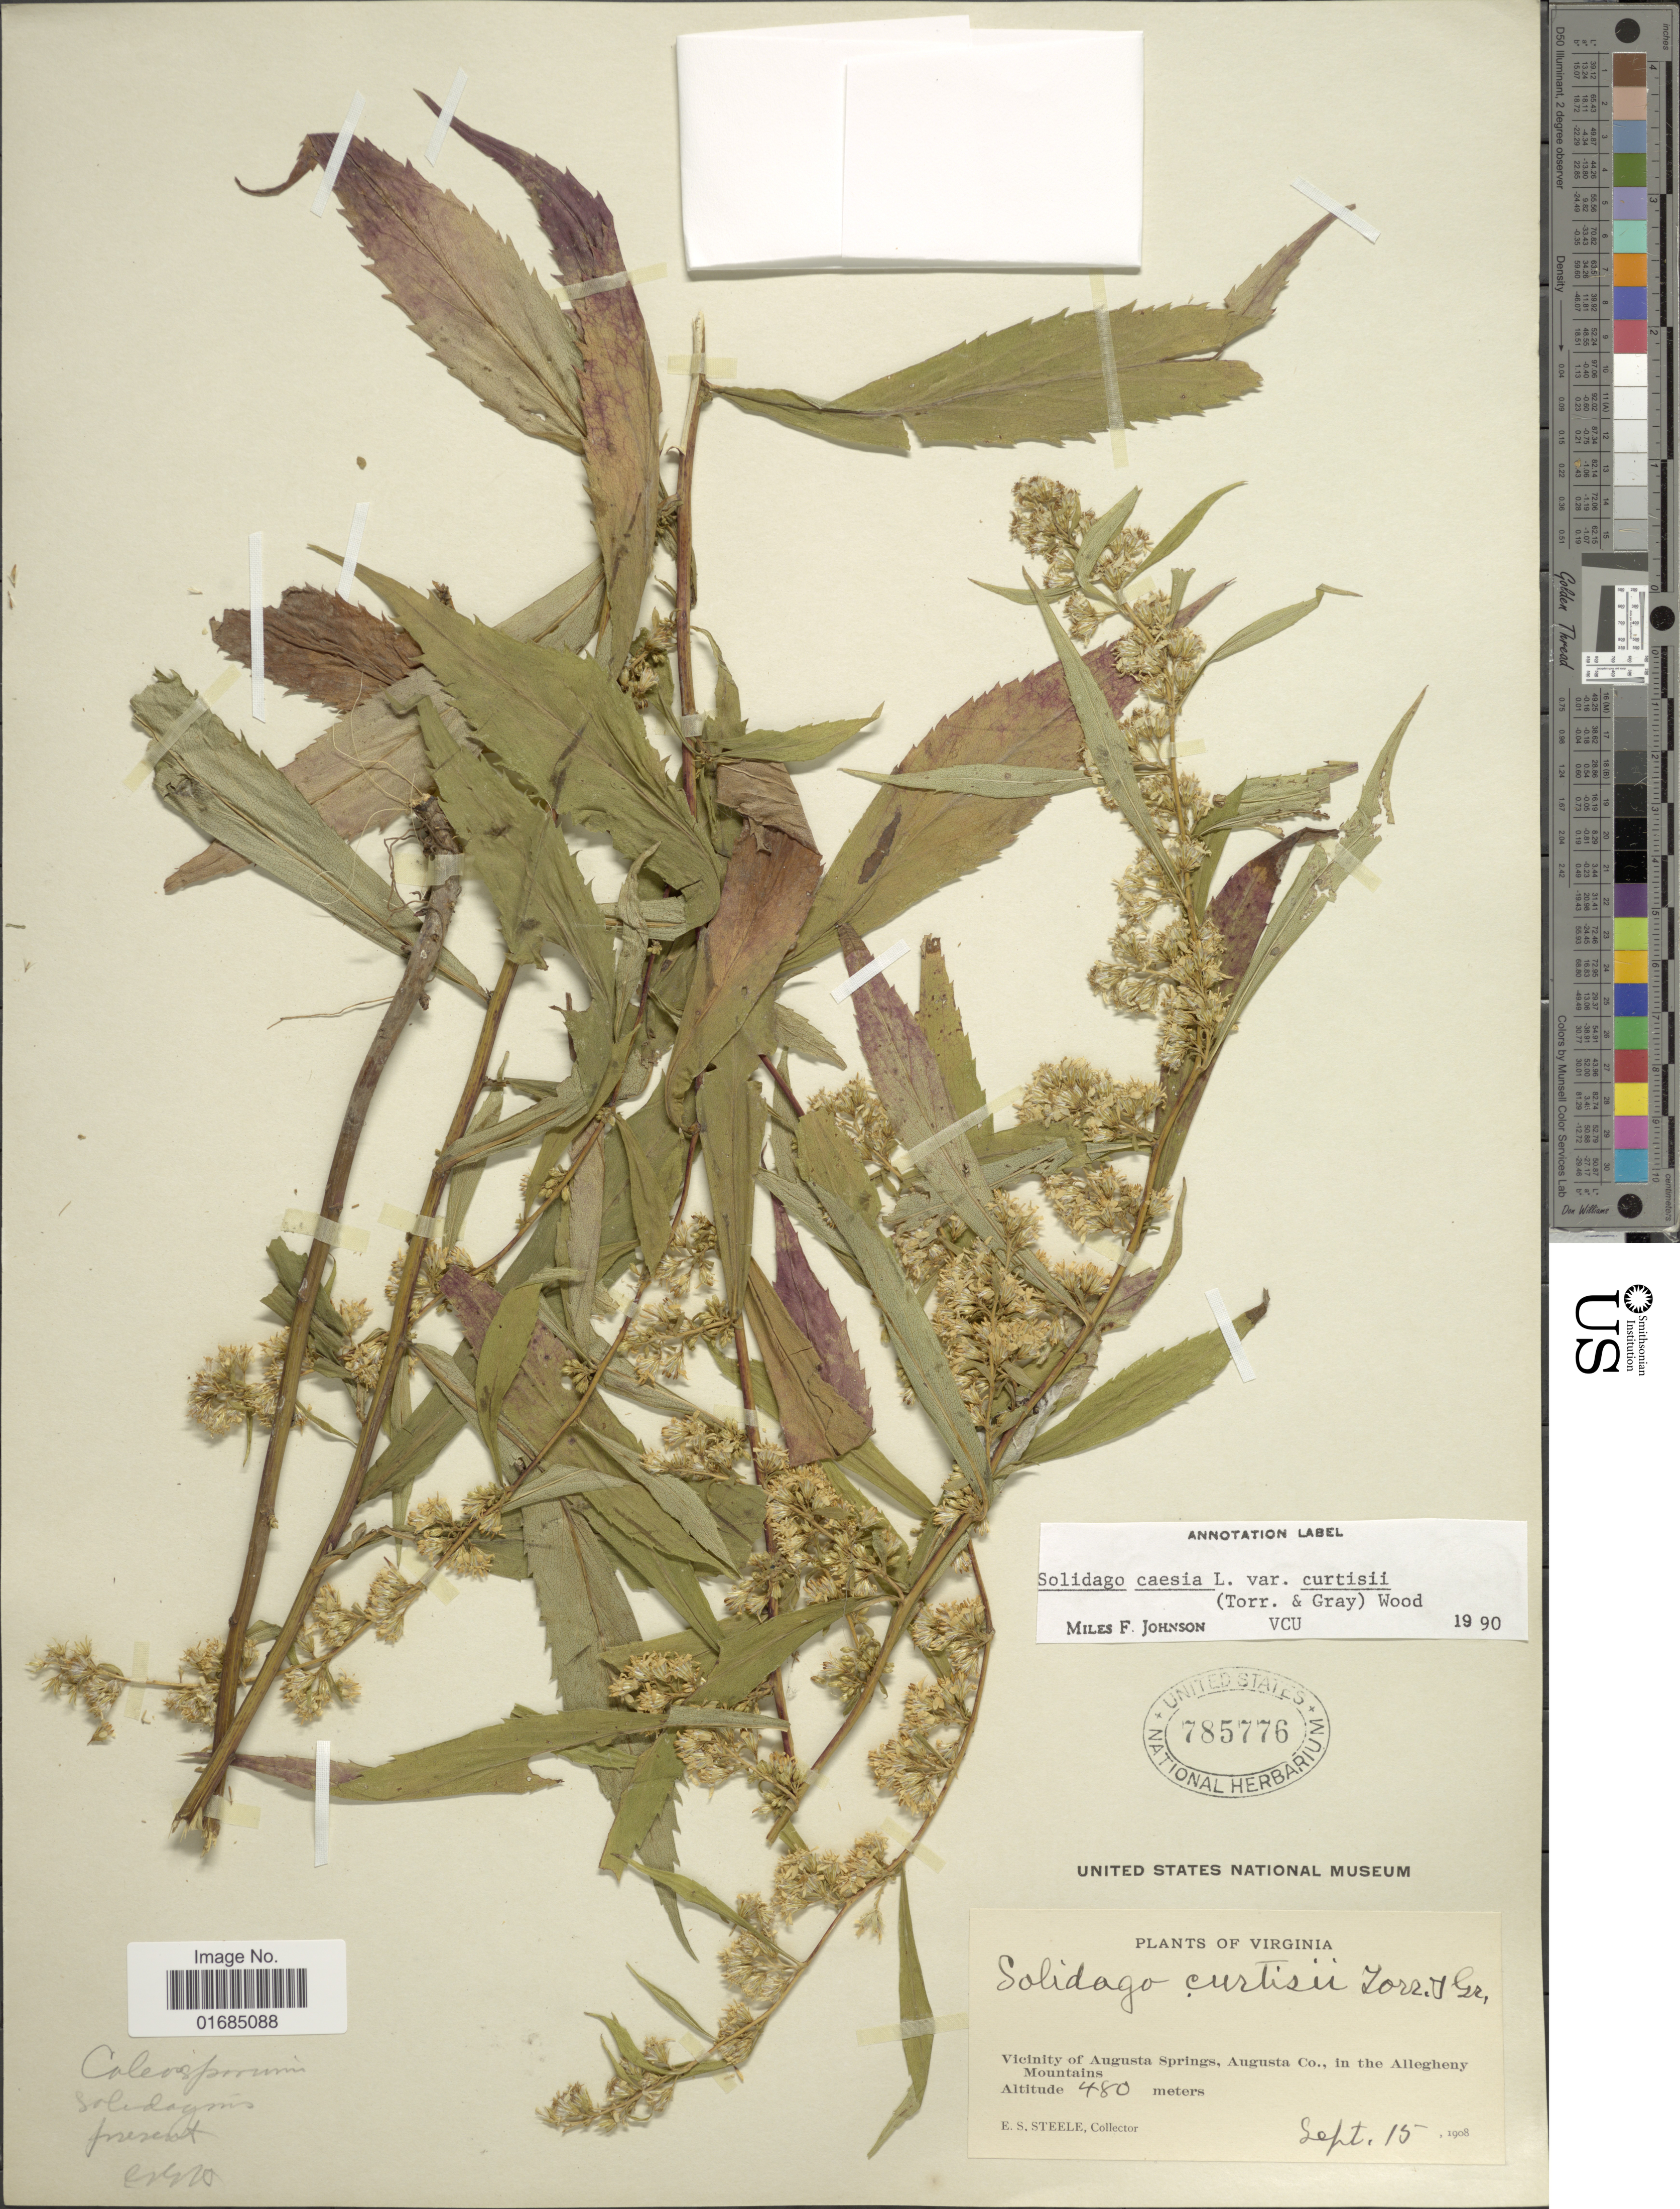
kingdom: Plantae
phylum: Tracheophyta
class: Magnoliopsida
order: Asterales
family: Asteraceae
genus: Solidago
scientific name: Solidago caesia var. curtisii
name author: (Torr. & A. Gray) C.E.S. Taylor & R.J. Taylor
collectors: E. Steele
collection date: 1908-09-15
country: United States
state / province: Virginia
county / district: Augusta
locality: Vicinity of Augusta Springs, Augusta Co., in the Allegheny Mountains.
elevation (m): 480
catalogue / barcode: US 785776